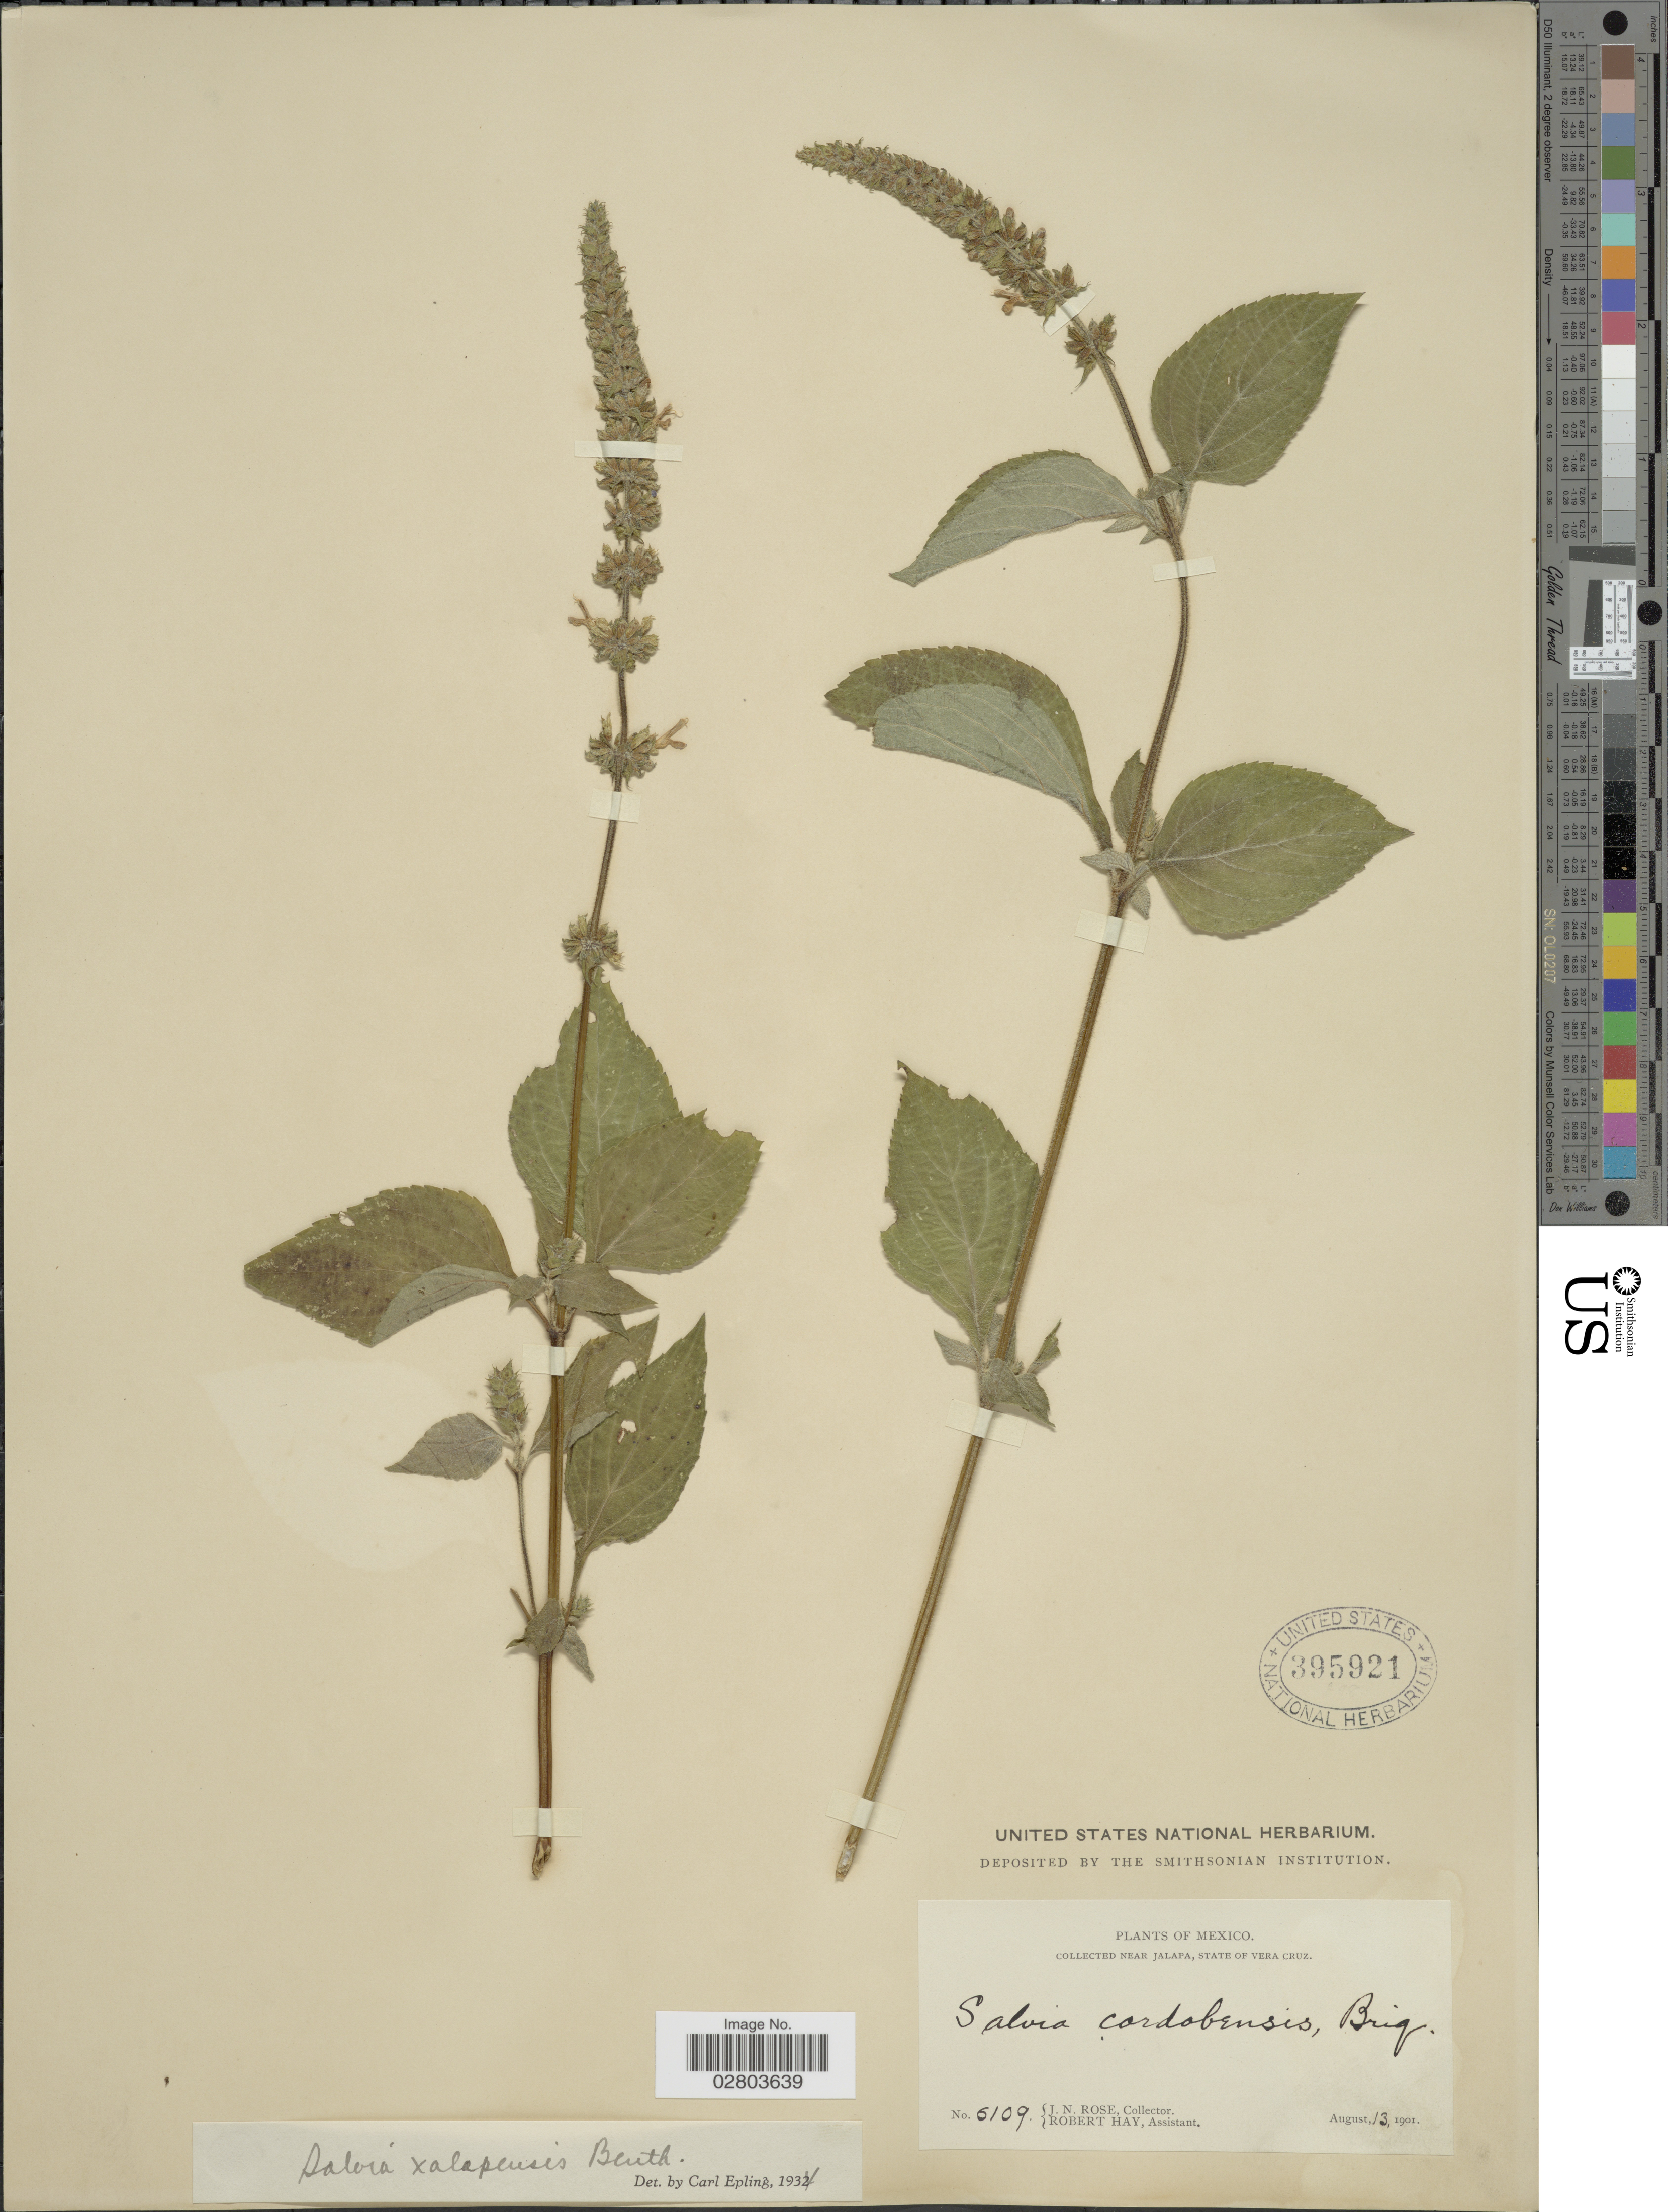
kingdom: Plantae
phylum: Tracheophyta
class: Magnoliopsida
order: Lamiales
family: Lamiaceae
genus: Salvia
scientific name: Salvia xalapensis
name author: Benth.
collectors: J. N. Rose & R. Hay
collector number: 6109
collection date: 1901-08-13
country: Mexico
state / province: Veracruz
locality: Near Jalapa, State of Vera Cruz.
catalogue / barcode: US 395921